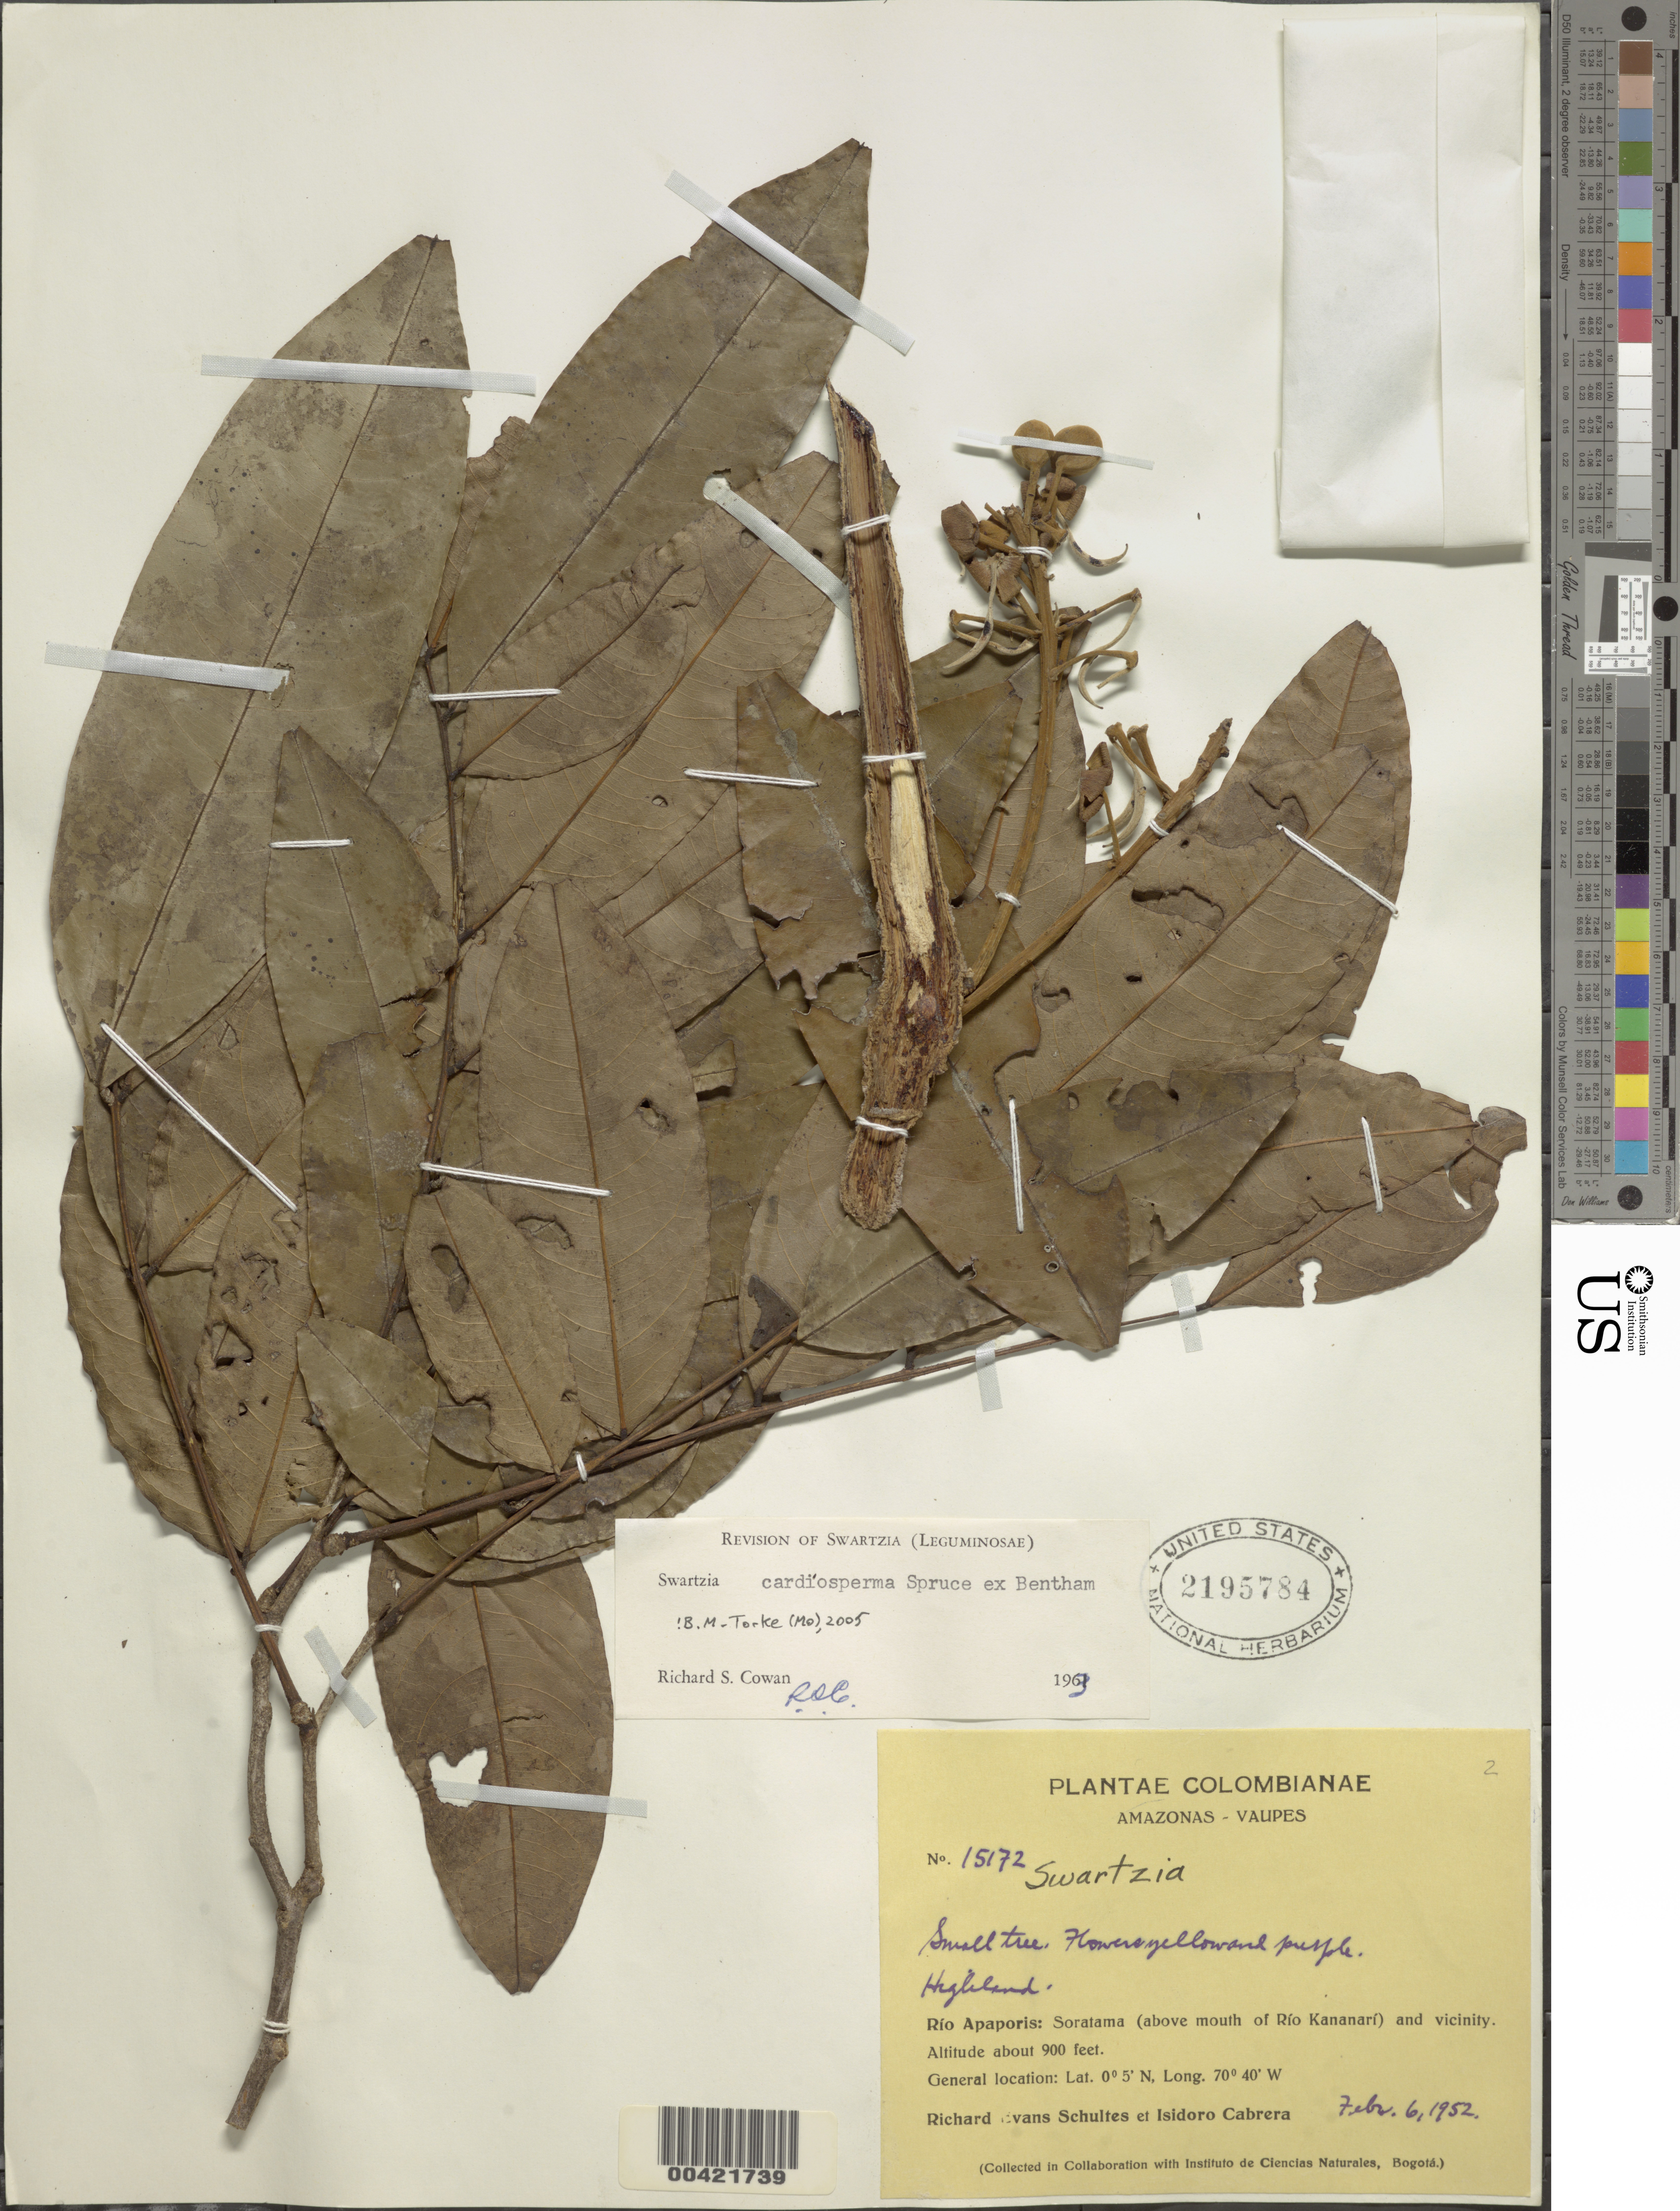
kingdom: Plantae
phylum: Tracheophyta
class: Magnoliopsida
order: Fabales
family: Fabaceae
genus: Swartzia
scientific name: Swartzia cardiosperma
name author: Spruce ex Benth.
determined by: Cowan, R. S.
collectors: R. E. Schultes & I. Cabrera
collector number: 14998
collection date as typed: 06 Feb 1952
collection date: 1952-02-06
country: Colombia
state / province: Amazônas / Vaupés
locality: Soratama (above mouth of Rio Kananari) and vicinity; Rio Apaporis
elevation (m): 274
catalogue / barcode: US 2195784